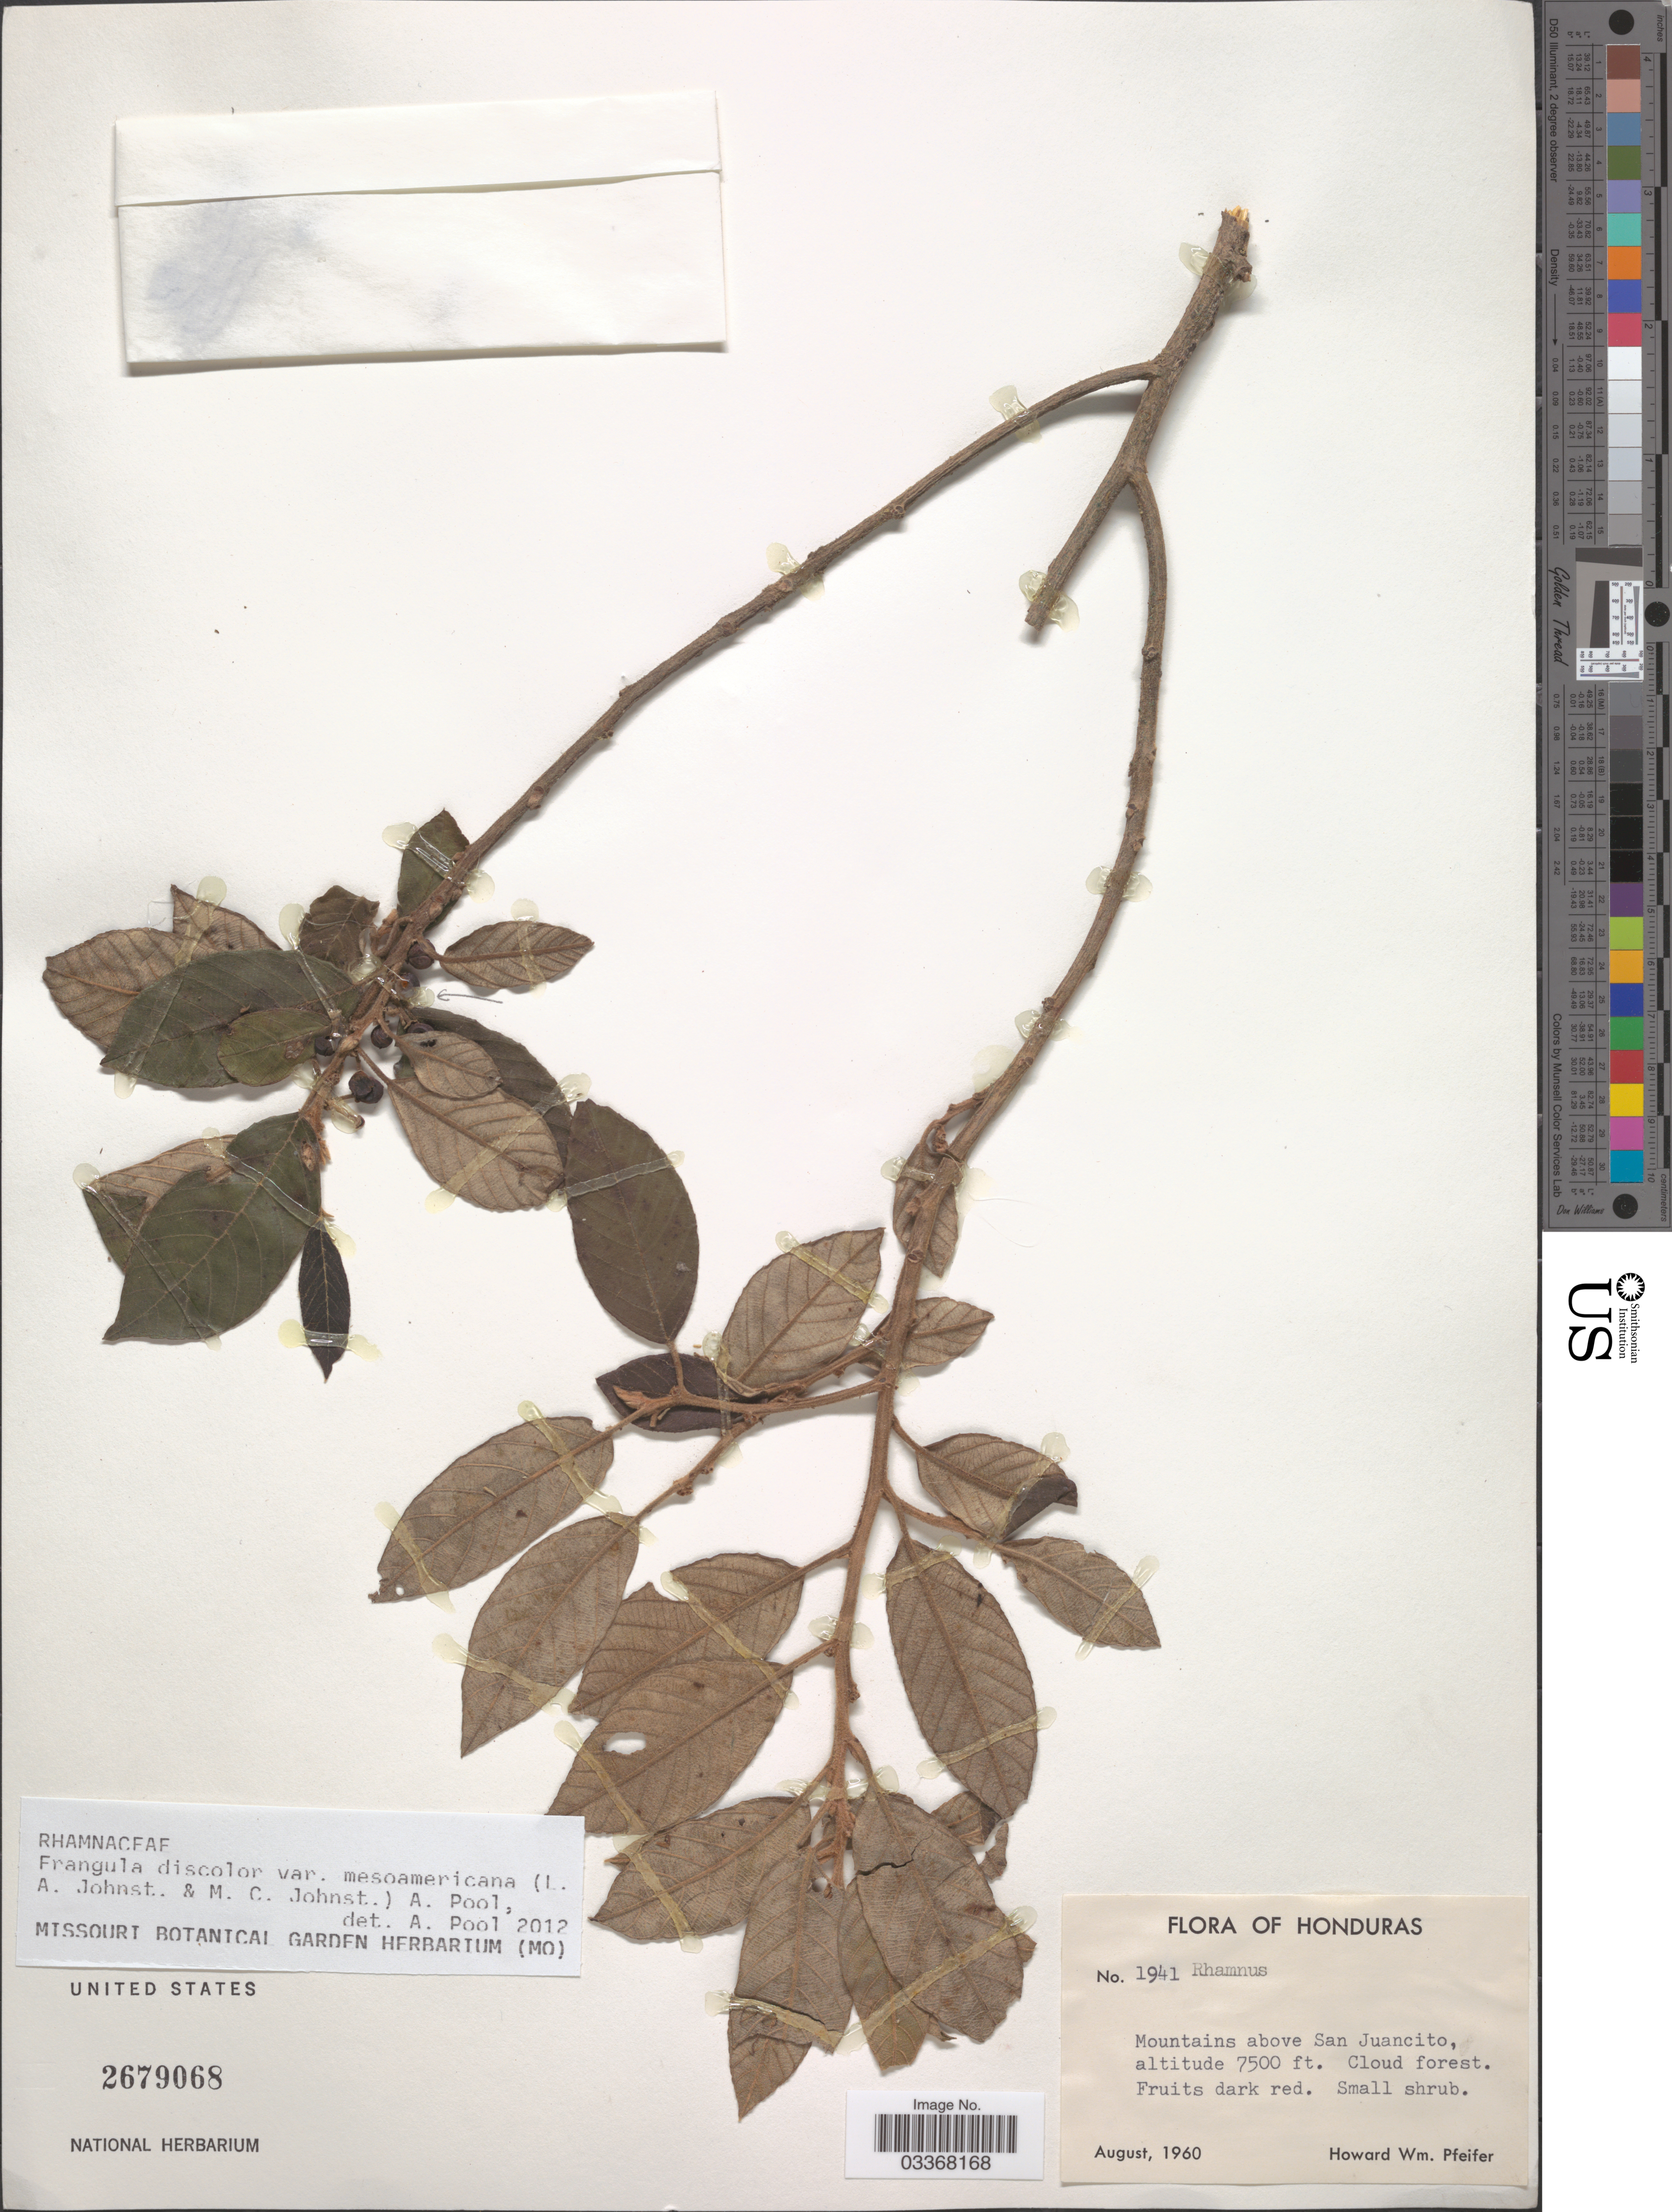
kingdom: Plantae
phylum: Tracheophyta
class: Magnoliopsida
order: Rosales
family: Rhamnaceae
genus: Frangula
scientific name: Frangula discolor var. mesoamericana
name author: (L.A. Johnst. & M.C. Johnst.) A. Pool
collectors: H. W. Pfeifer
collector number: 1941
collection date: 1960-08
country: Honduras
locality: Mountains above San Juancito.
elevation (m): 2286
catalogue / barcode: US 2679068